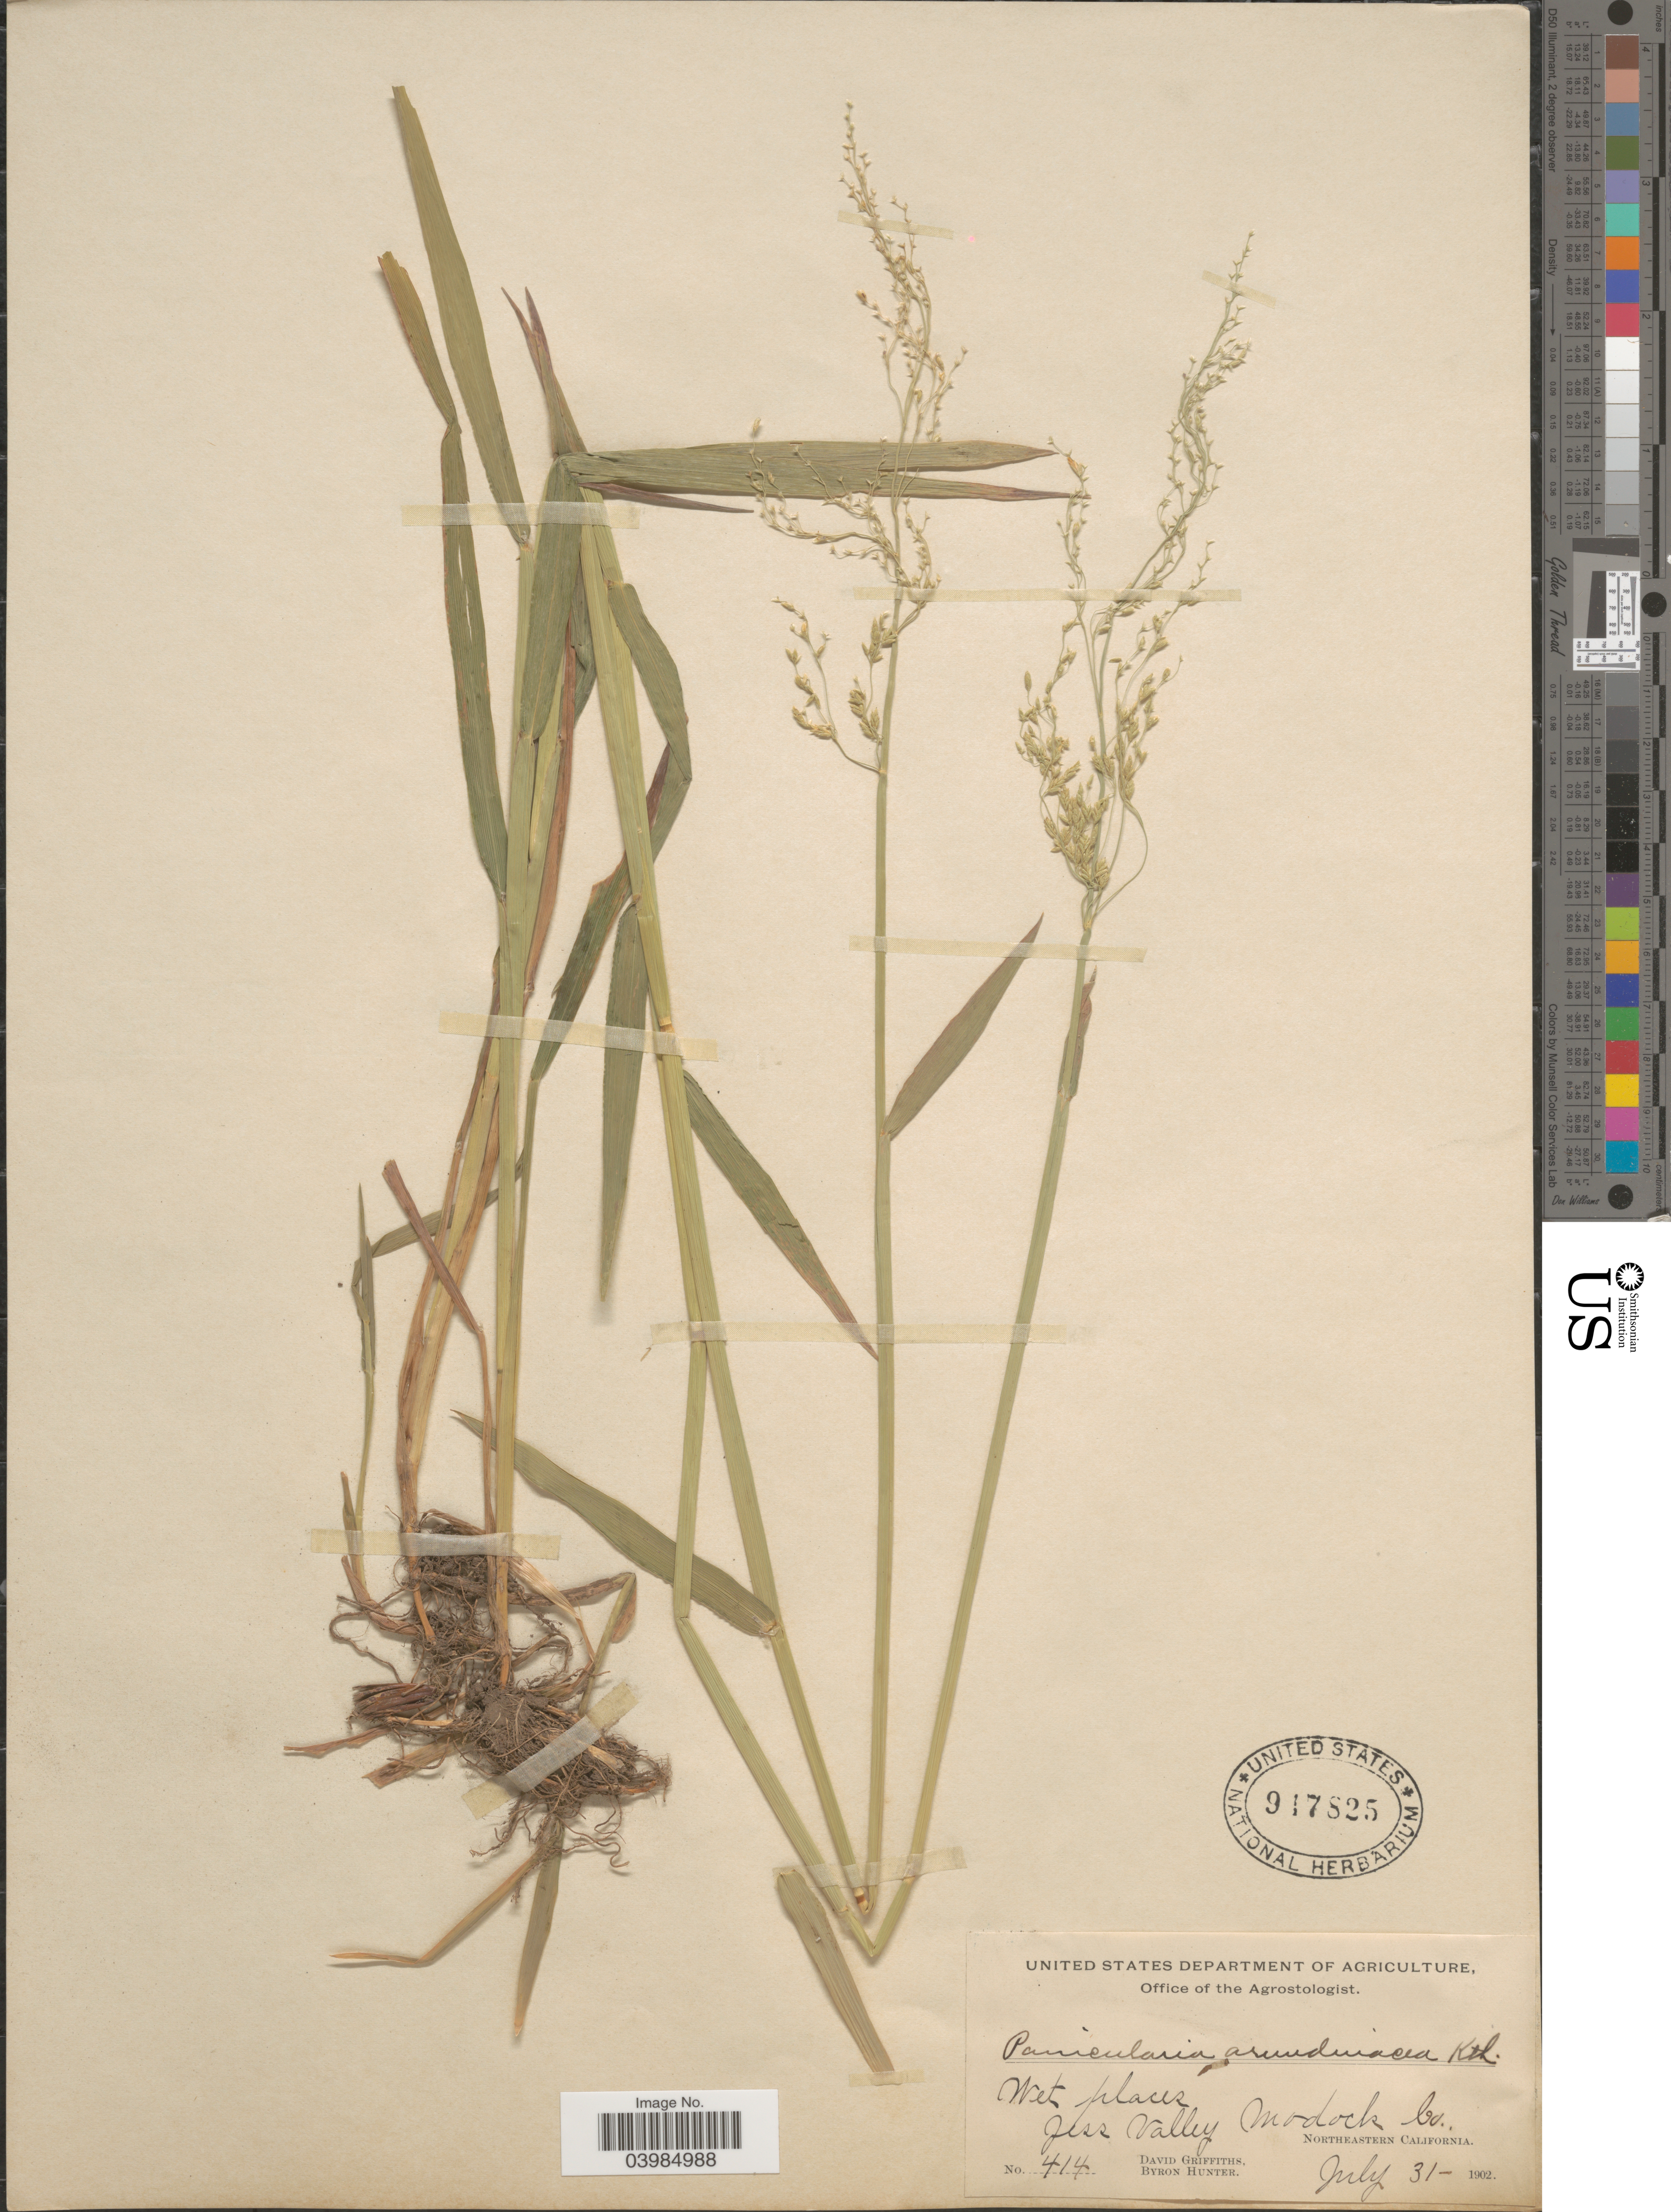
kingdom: Plantae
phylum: Tracheophyta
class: Liliopsida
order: Poales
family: Poaceae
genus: Glyceria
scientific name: Glyceria sp.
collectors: D. Griffiths & B. Hunter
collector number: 414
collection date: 1902-07-31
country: United States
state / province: California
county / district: Modoc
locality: Jess Valley Modock Co. Northeastern California.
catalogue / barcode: US 947825